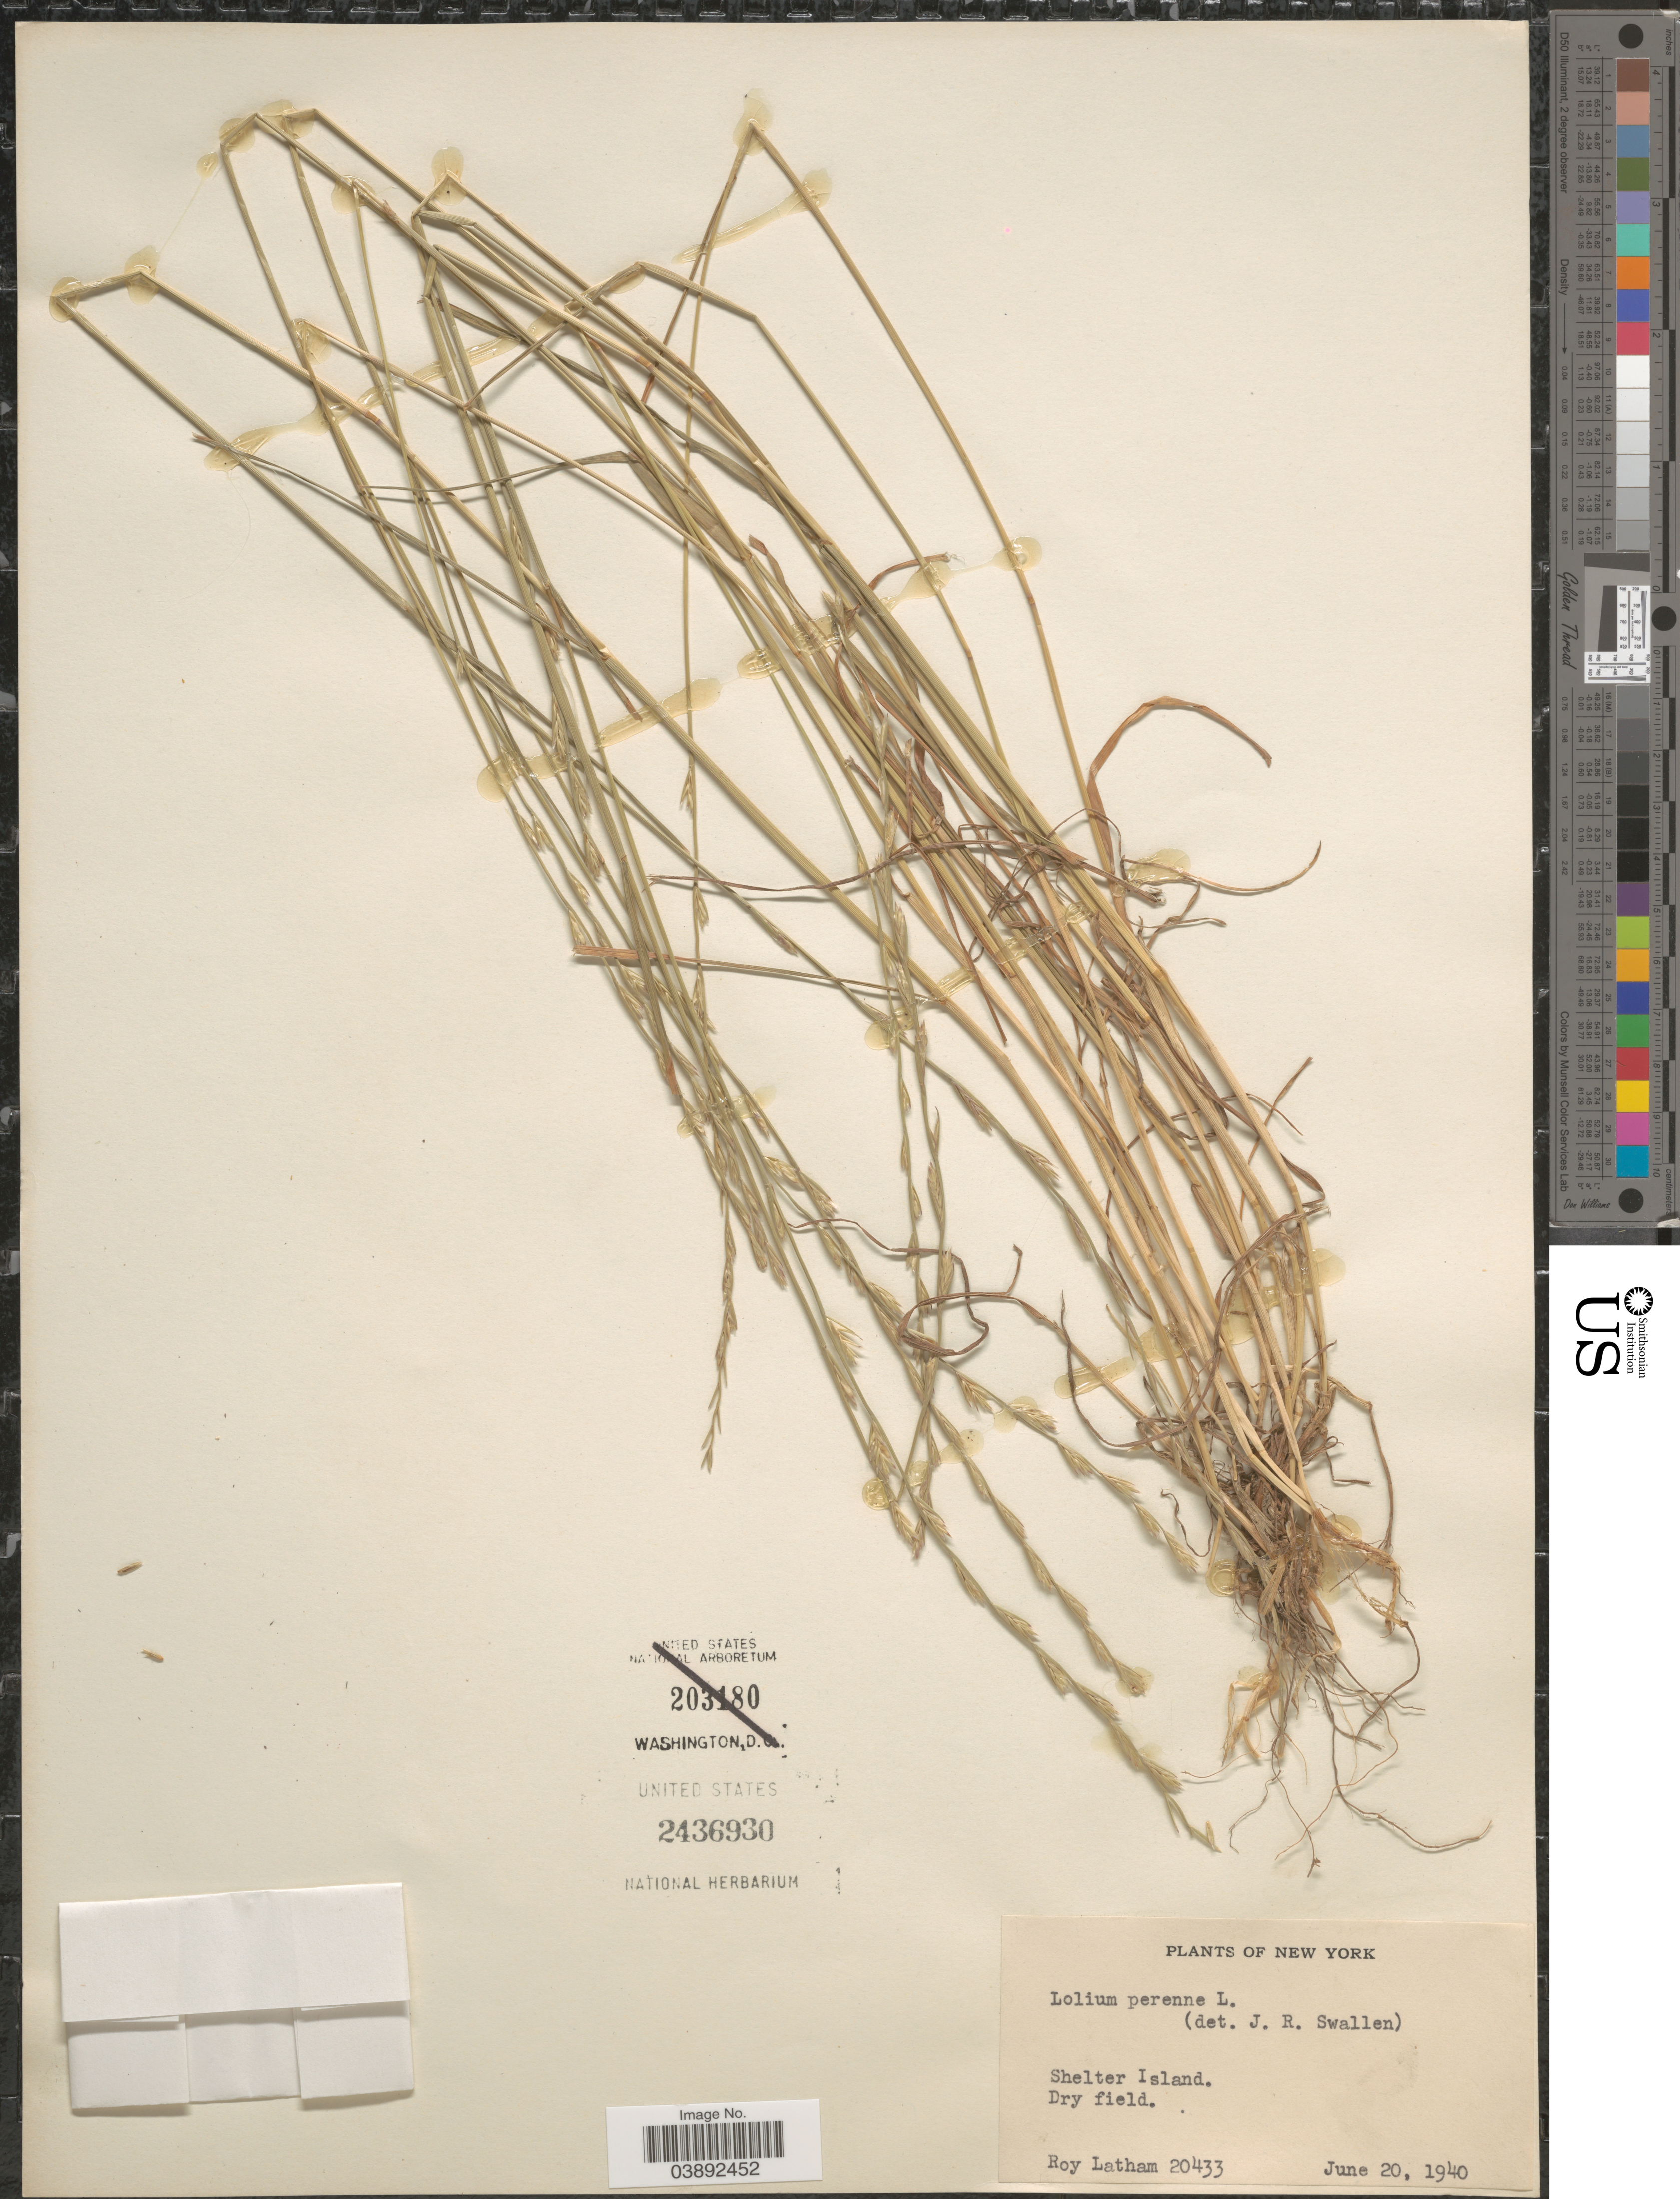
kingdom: Plantae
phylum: Tracheophyta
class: Liliopsida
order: Poales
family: Poaceae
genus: Lolium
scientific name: Lolium perenne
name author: L.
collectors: R. Latham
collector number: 20433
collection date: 1940-06-20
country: United States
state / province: New York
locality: Shelter Island.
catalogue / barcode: US 2436930